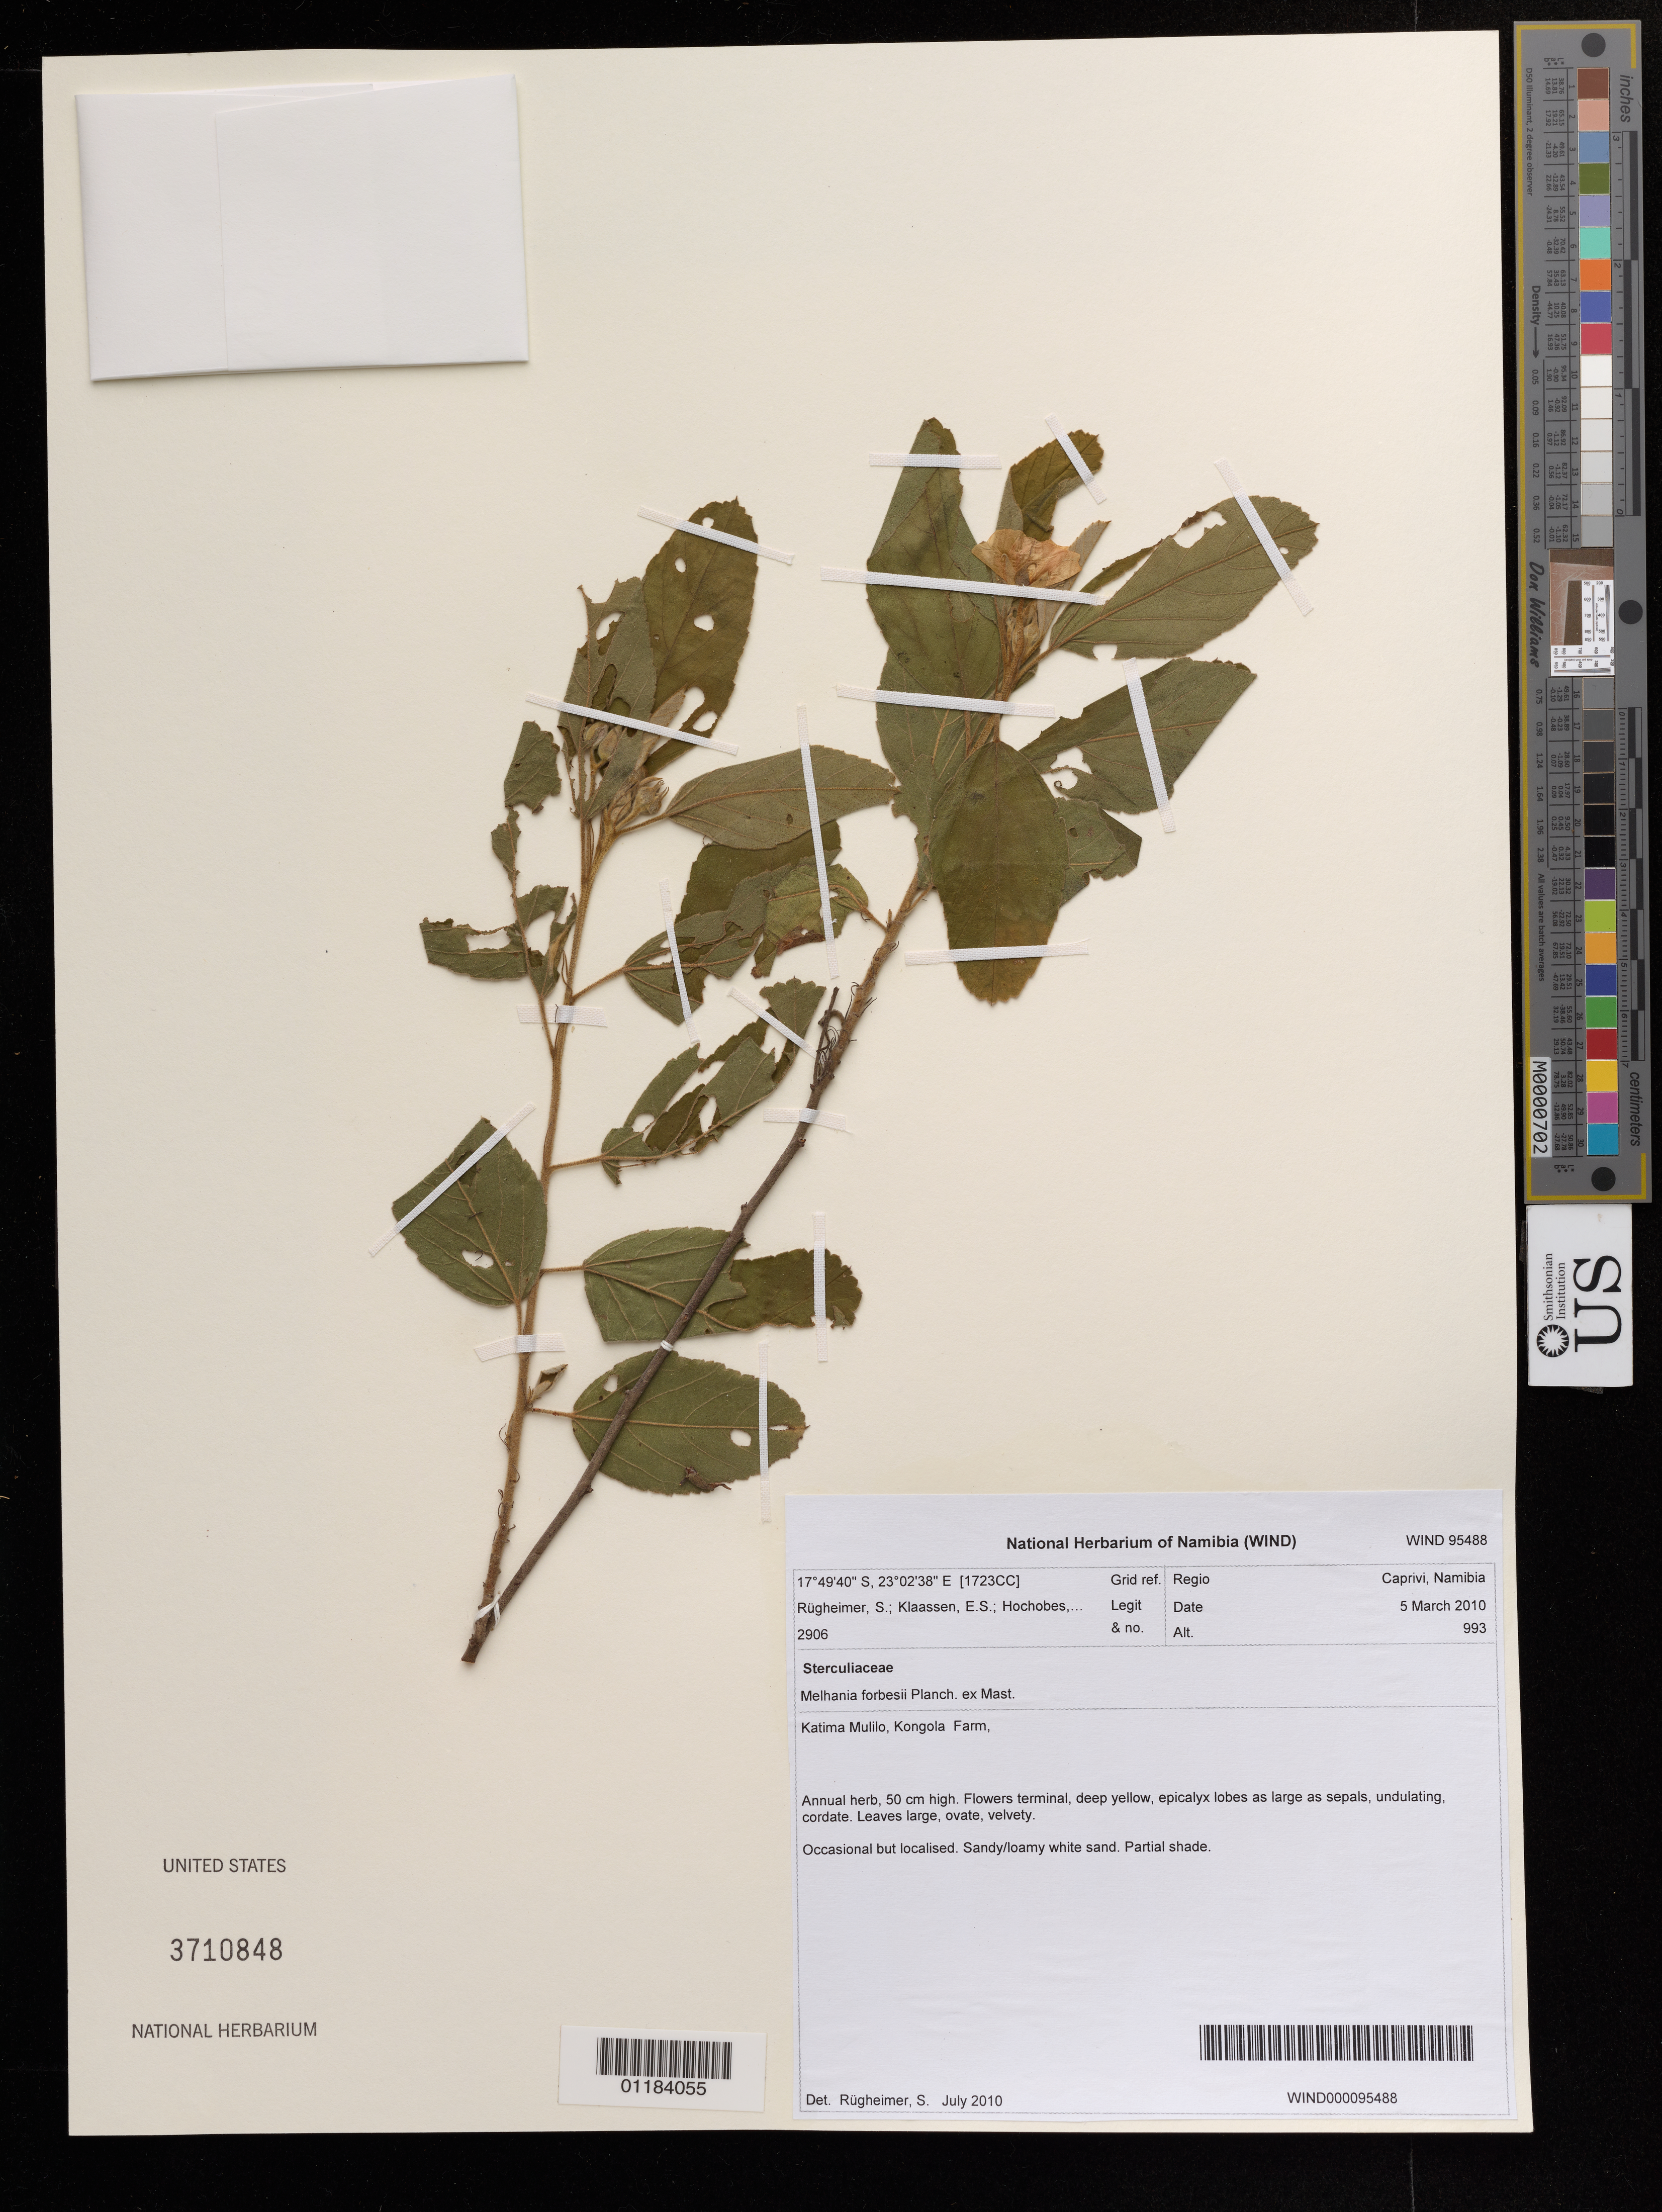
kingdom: Plantae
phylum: Tracheophyta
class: Magnoliopsida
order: Malvales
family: Malvaceae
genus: Melhania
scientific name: Melhania forbesii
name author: Planch. ex Mast.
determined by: Rugheimer, S.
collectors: S. Rugheimer, E. S. Klaassen, M. Hochobes, H. Hasheela & D. Aiyambo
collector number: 2906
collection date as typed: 5 Mar 2010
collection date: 2010-03-05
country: Namibia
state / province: Caprivi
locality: Katima Mulilo, Kongola Farm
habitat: sandy/loamy white sand. partial shade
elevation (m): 993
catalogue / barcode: US 3710848